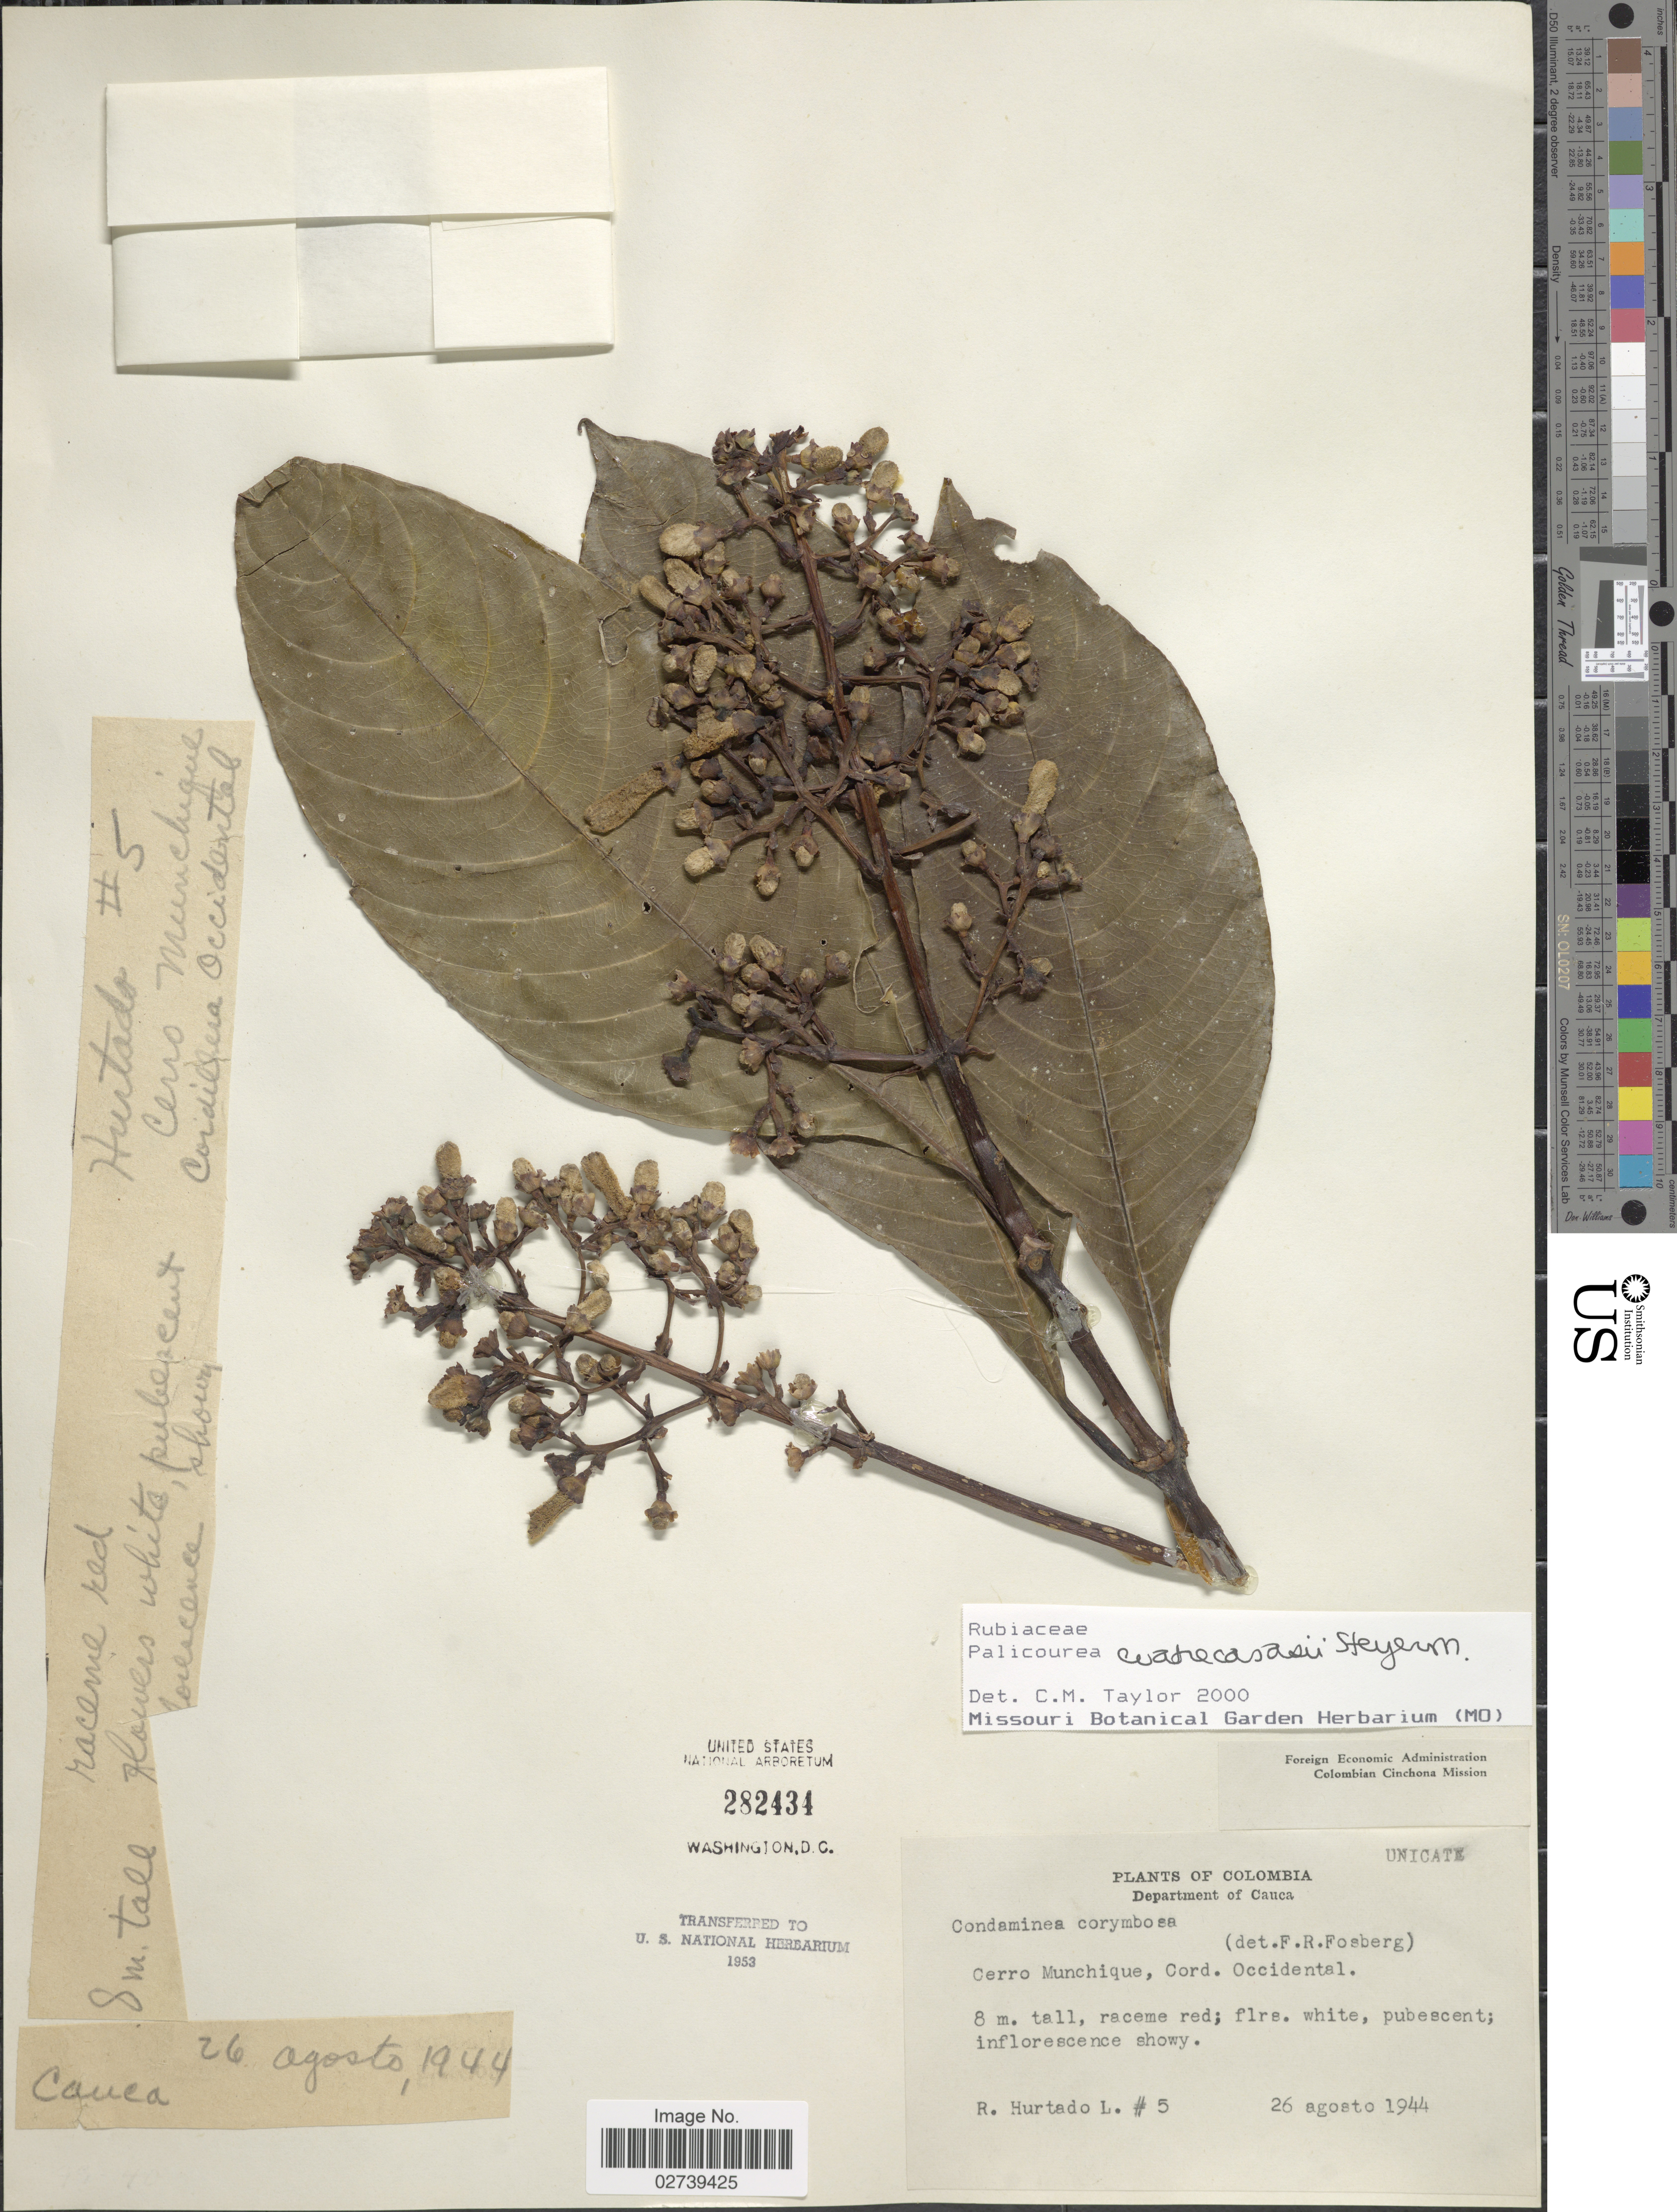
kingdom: Plantae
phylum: Tracheophyta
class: Magnoliopsida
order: Gentianales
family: Rubiaceae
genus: Palicourea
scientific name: Palicourea cuatrecasasii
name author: Standl. ex Steyerm.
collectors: R. Hurtado L.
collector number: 5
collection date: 1944-08-26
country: Colombia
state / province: Cauca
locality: Cerro Munchique, Cordillera Occidental.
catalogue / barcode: US 282434